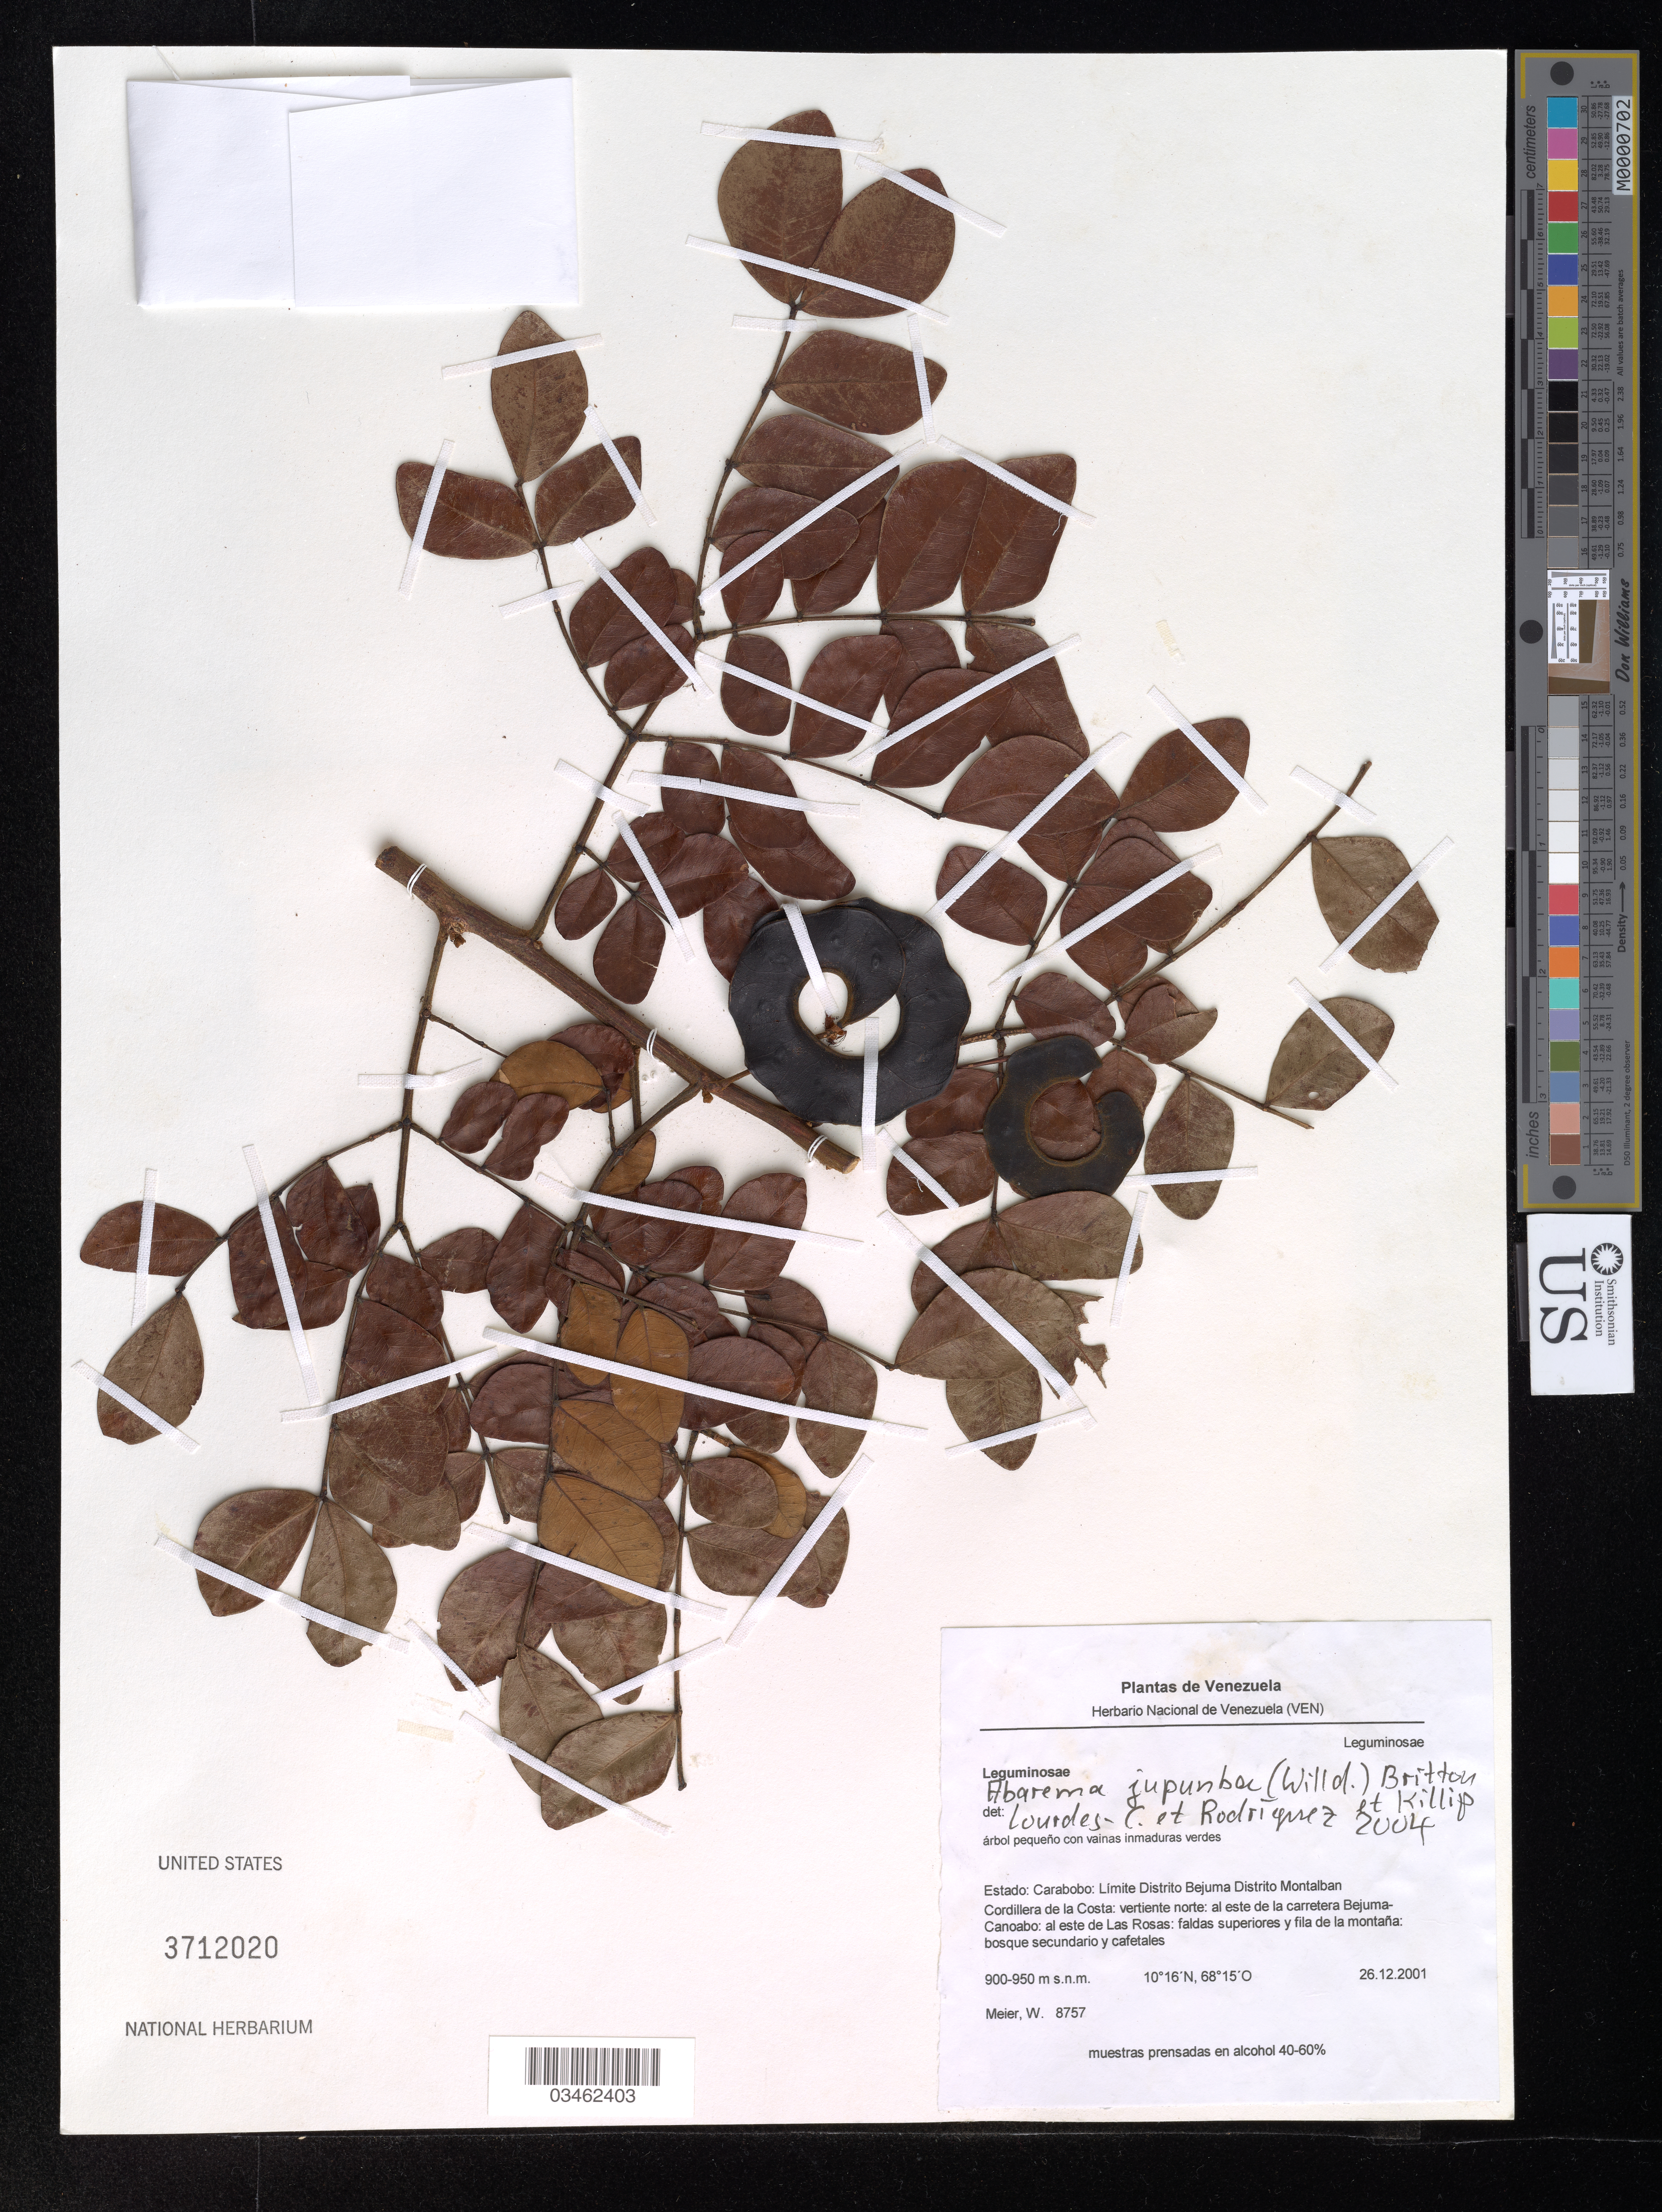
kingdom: Plantae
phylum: Tracheophyta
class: Magnoliopsida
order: Fabales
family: Fabaceae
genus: Abarema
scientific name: Abarema jupunba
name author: (Willd.) Britton & Killip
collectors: W. Meier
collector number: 8757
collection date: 2001-12-26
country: Venezuela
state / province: Carabobo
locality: Límite Distrito Bejumo Distrito Montalban. Cordillera de la Costa.: vertiente norte: al este de la carretera Bejuma-Canoabo: al este de Las Rosas.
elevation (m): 900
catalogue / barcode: US 3712020